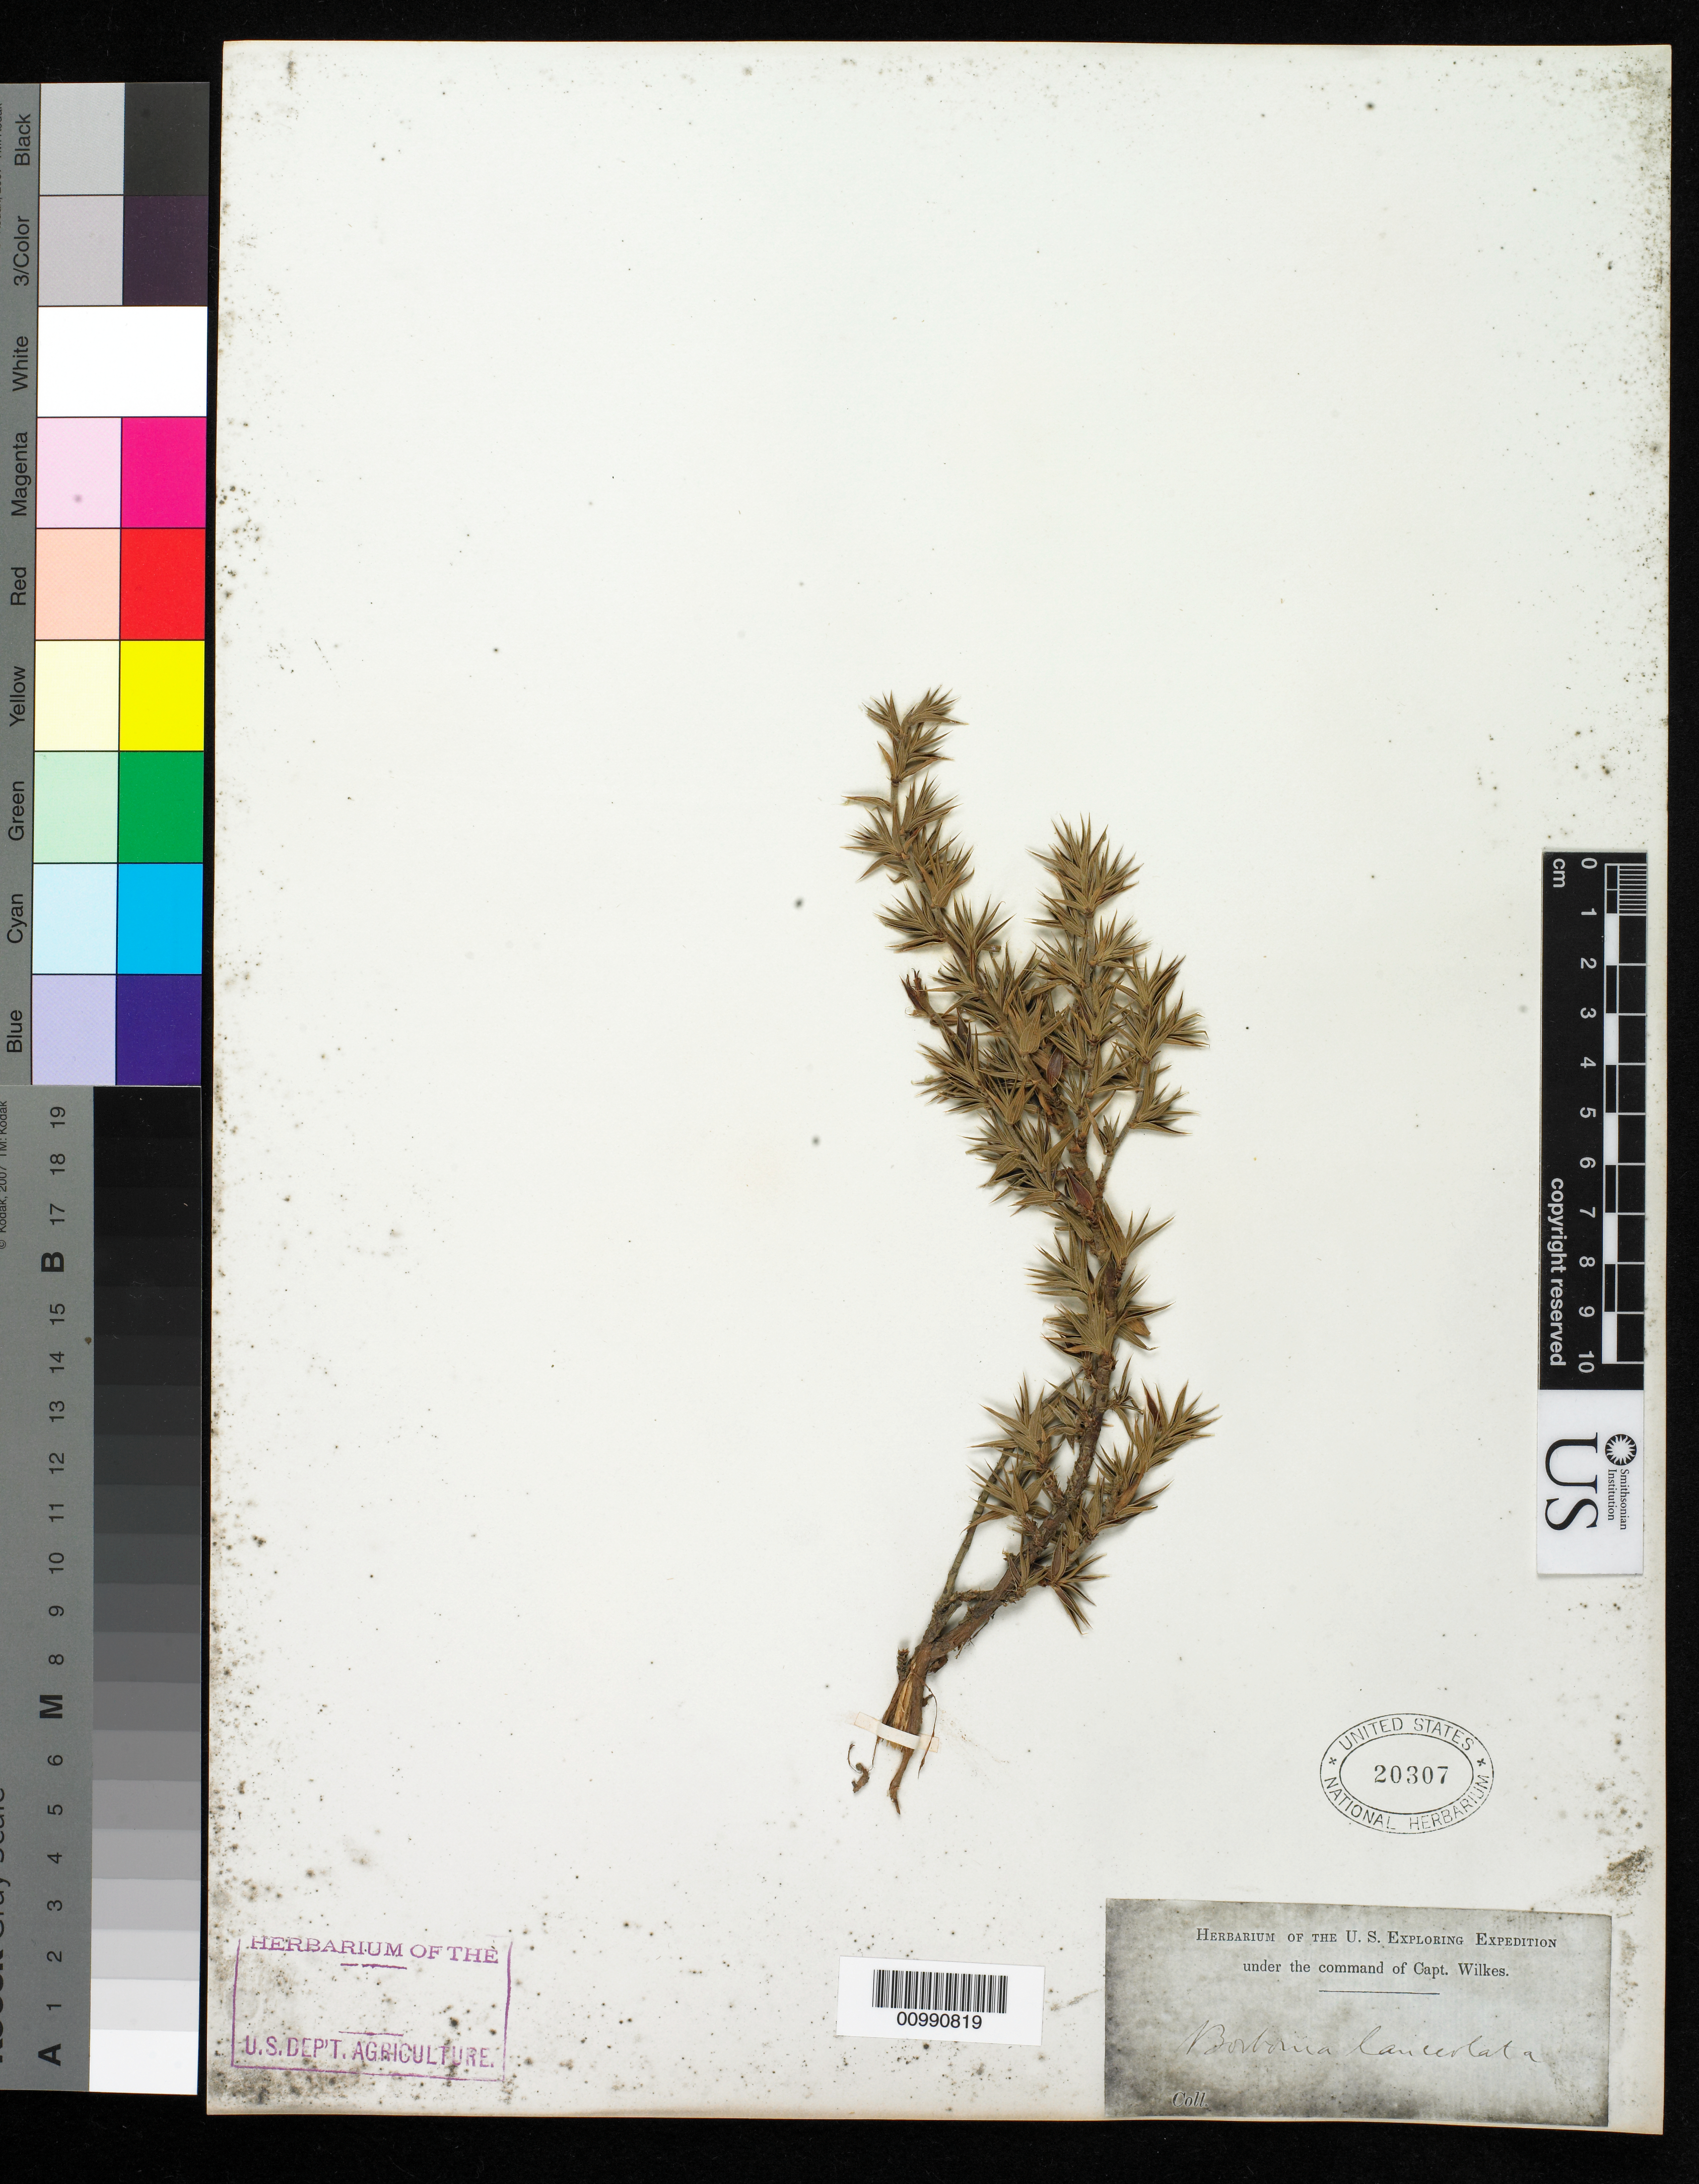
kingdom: Plantae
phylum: Tracheophyta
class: Magnoliopsida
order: Fabales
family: Fabaceae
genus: Aspalathus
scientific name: Aspalathus angustifolia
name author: (Lam.) R. Dahlgren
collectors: Wilkes Explor. Exped.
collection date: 1838/1842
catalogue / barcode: US 20307